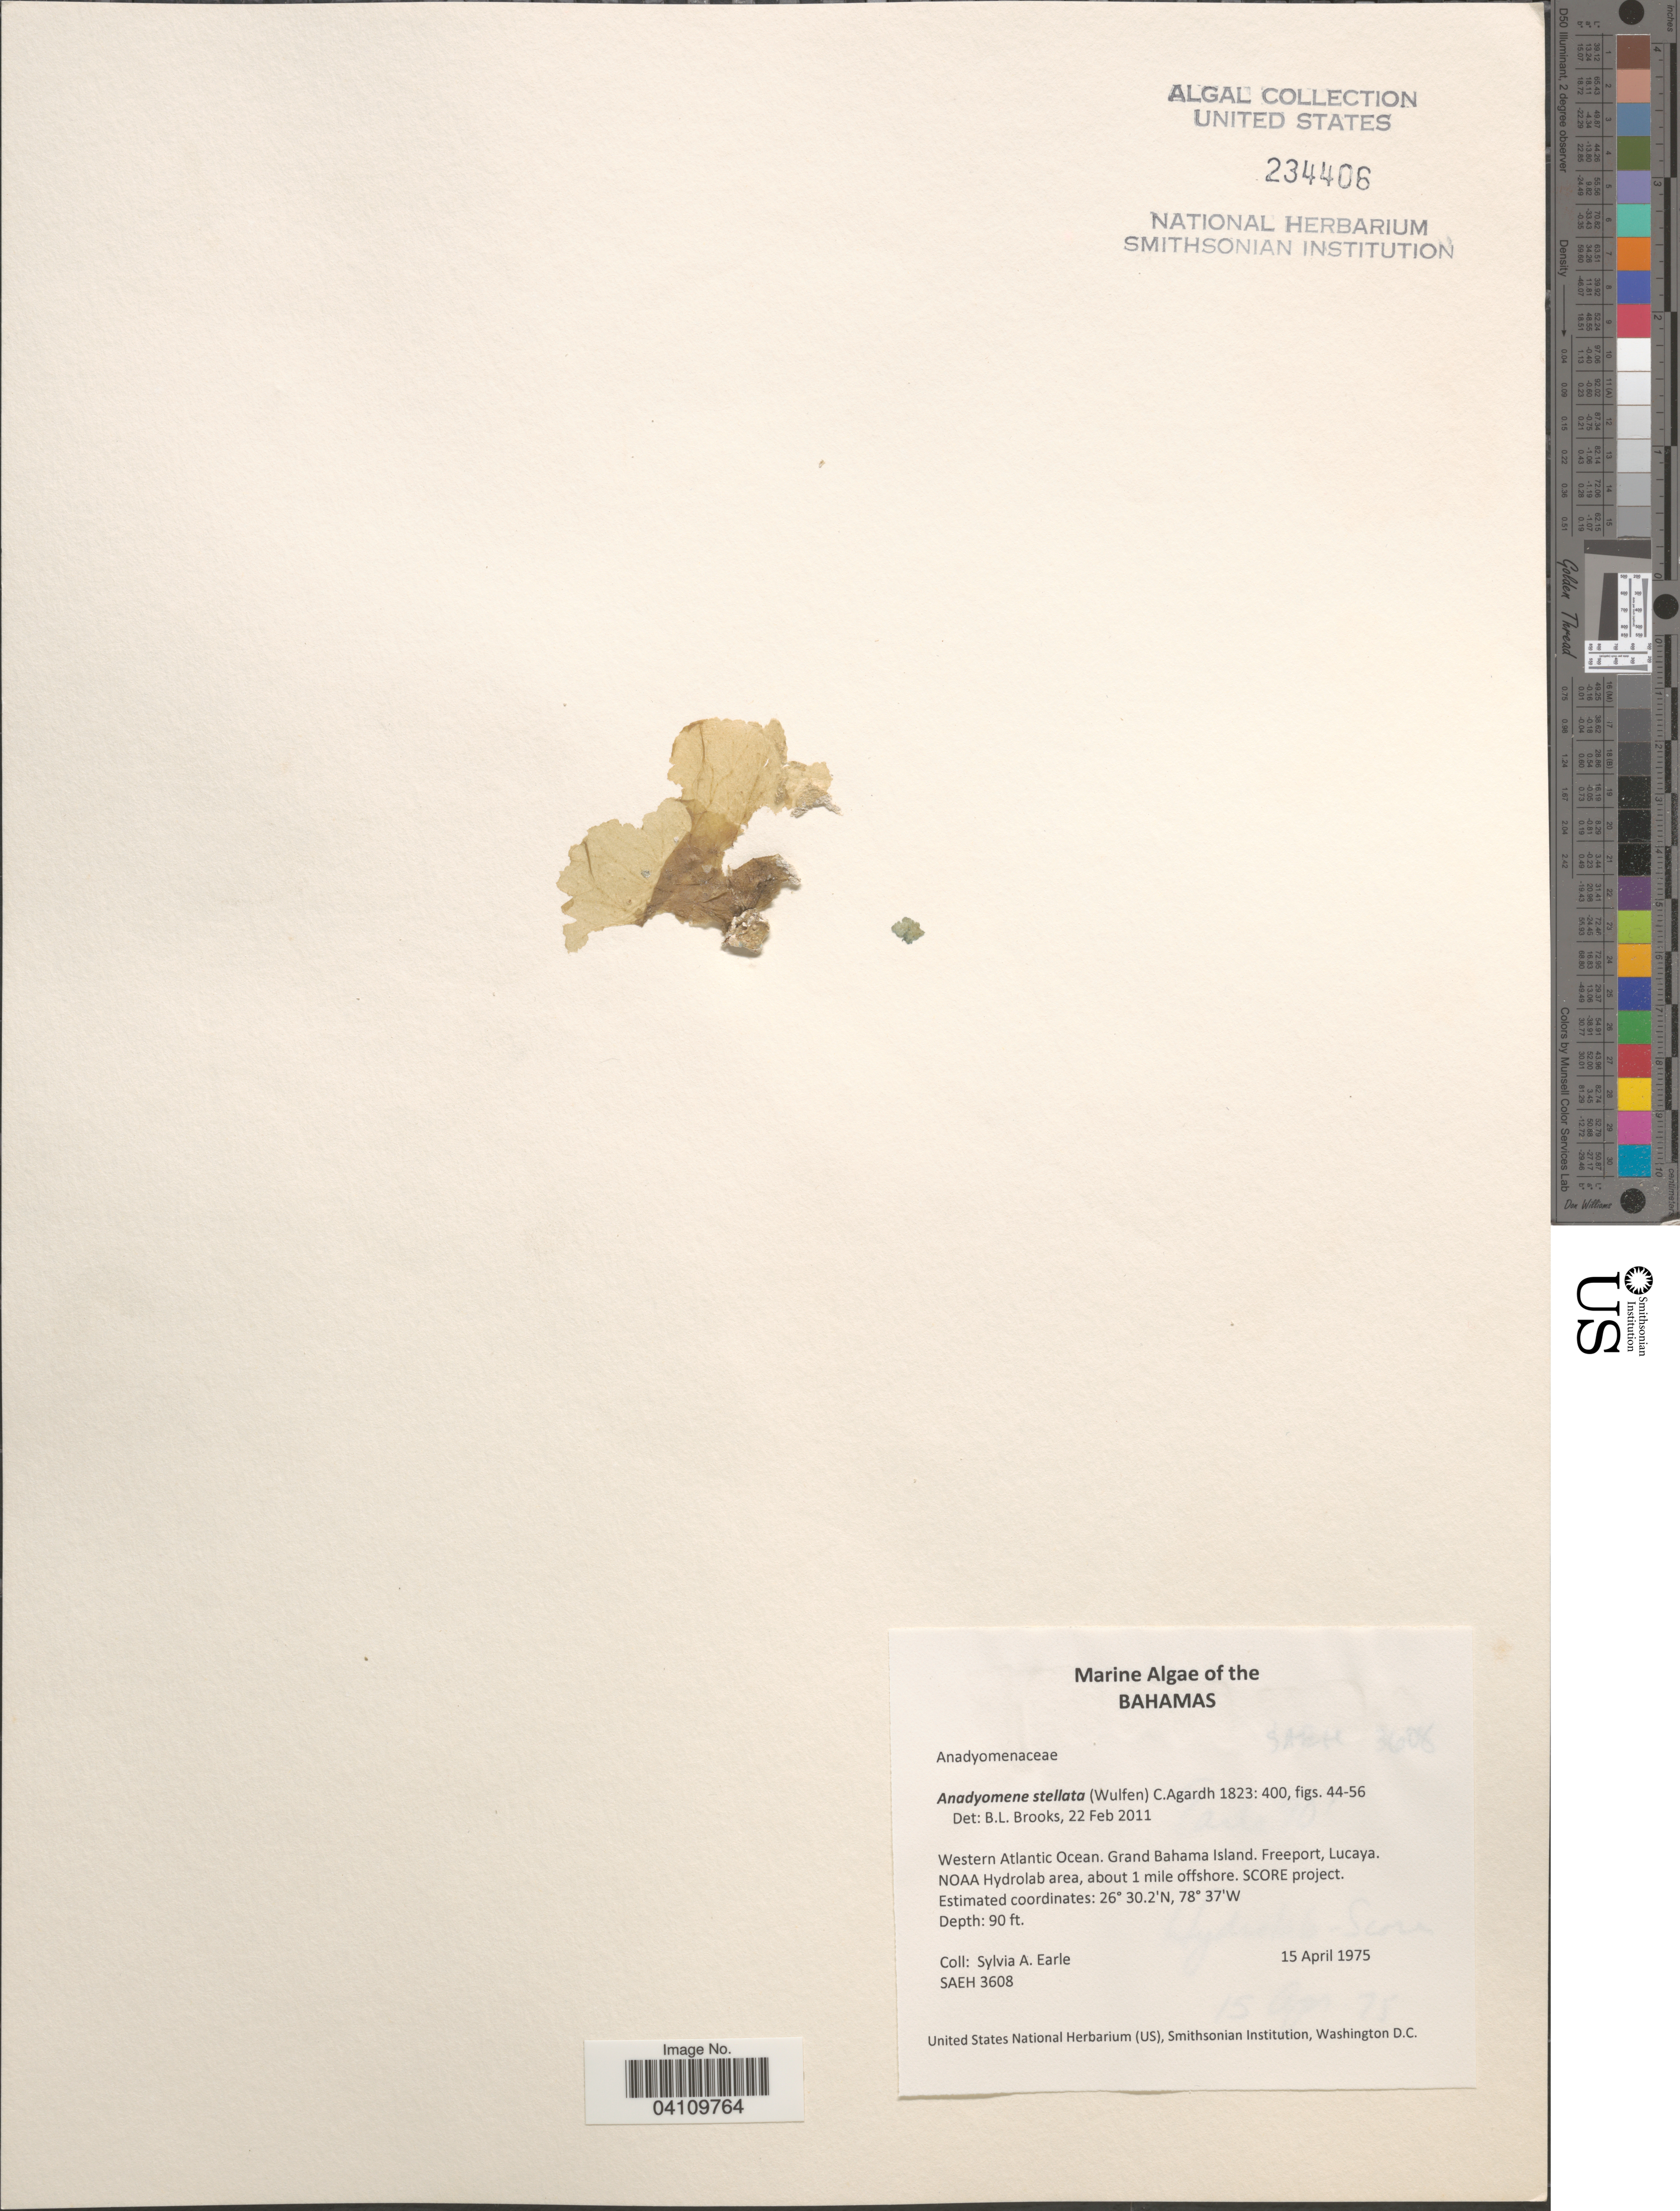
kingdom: Plantae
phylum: Chlorophyta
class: Ulvophyceae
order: Cladophorales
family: Anadyomenaceae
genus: Anadyomene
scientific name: Anadyomene stellata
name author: (Wulfen) C. Agardh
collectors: S. A. Earle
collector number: SAEH 3608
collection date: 1975-04-15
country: Bahamas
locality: Western Atlantic Ocean. Grand Bahama Island. Freeport, Lucaya. NOAA Hydrolab area, about 1 mile offshore. SCORE project.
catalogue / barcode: US 234406